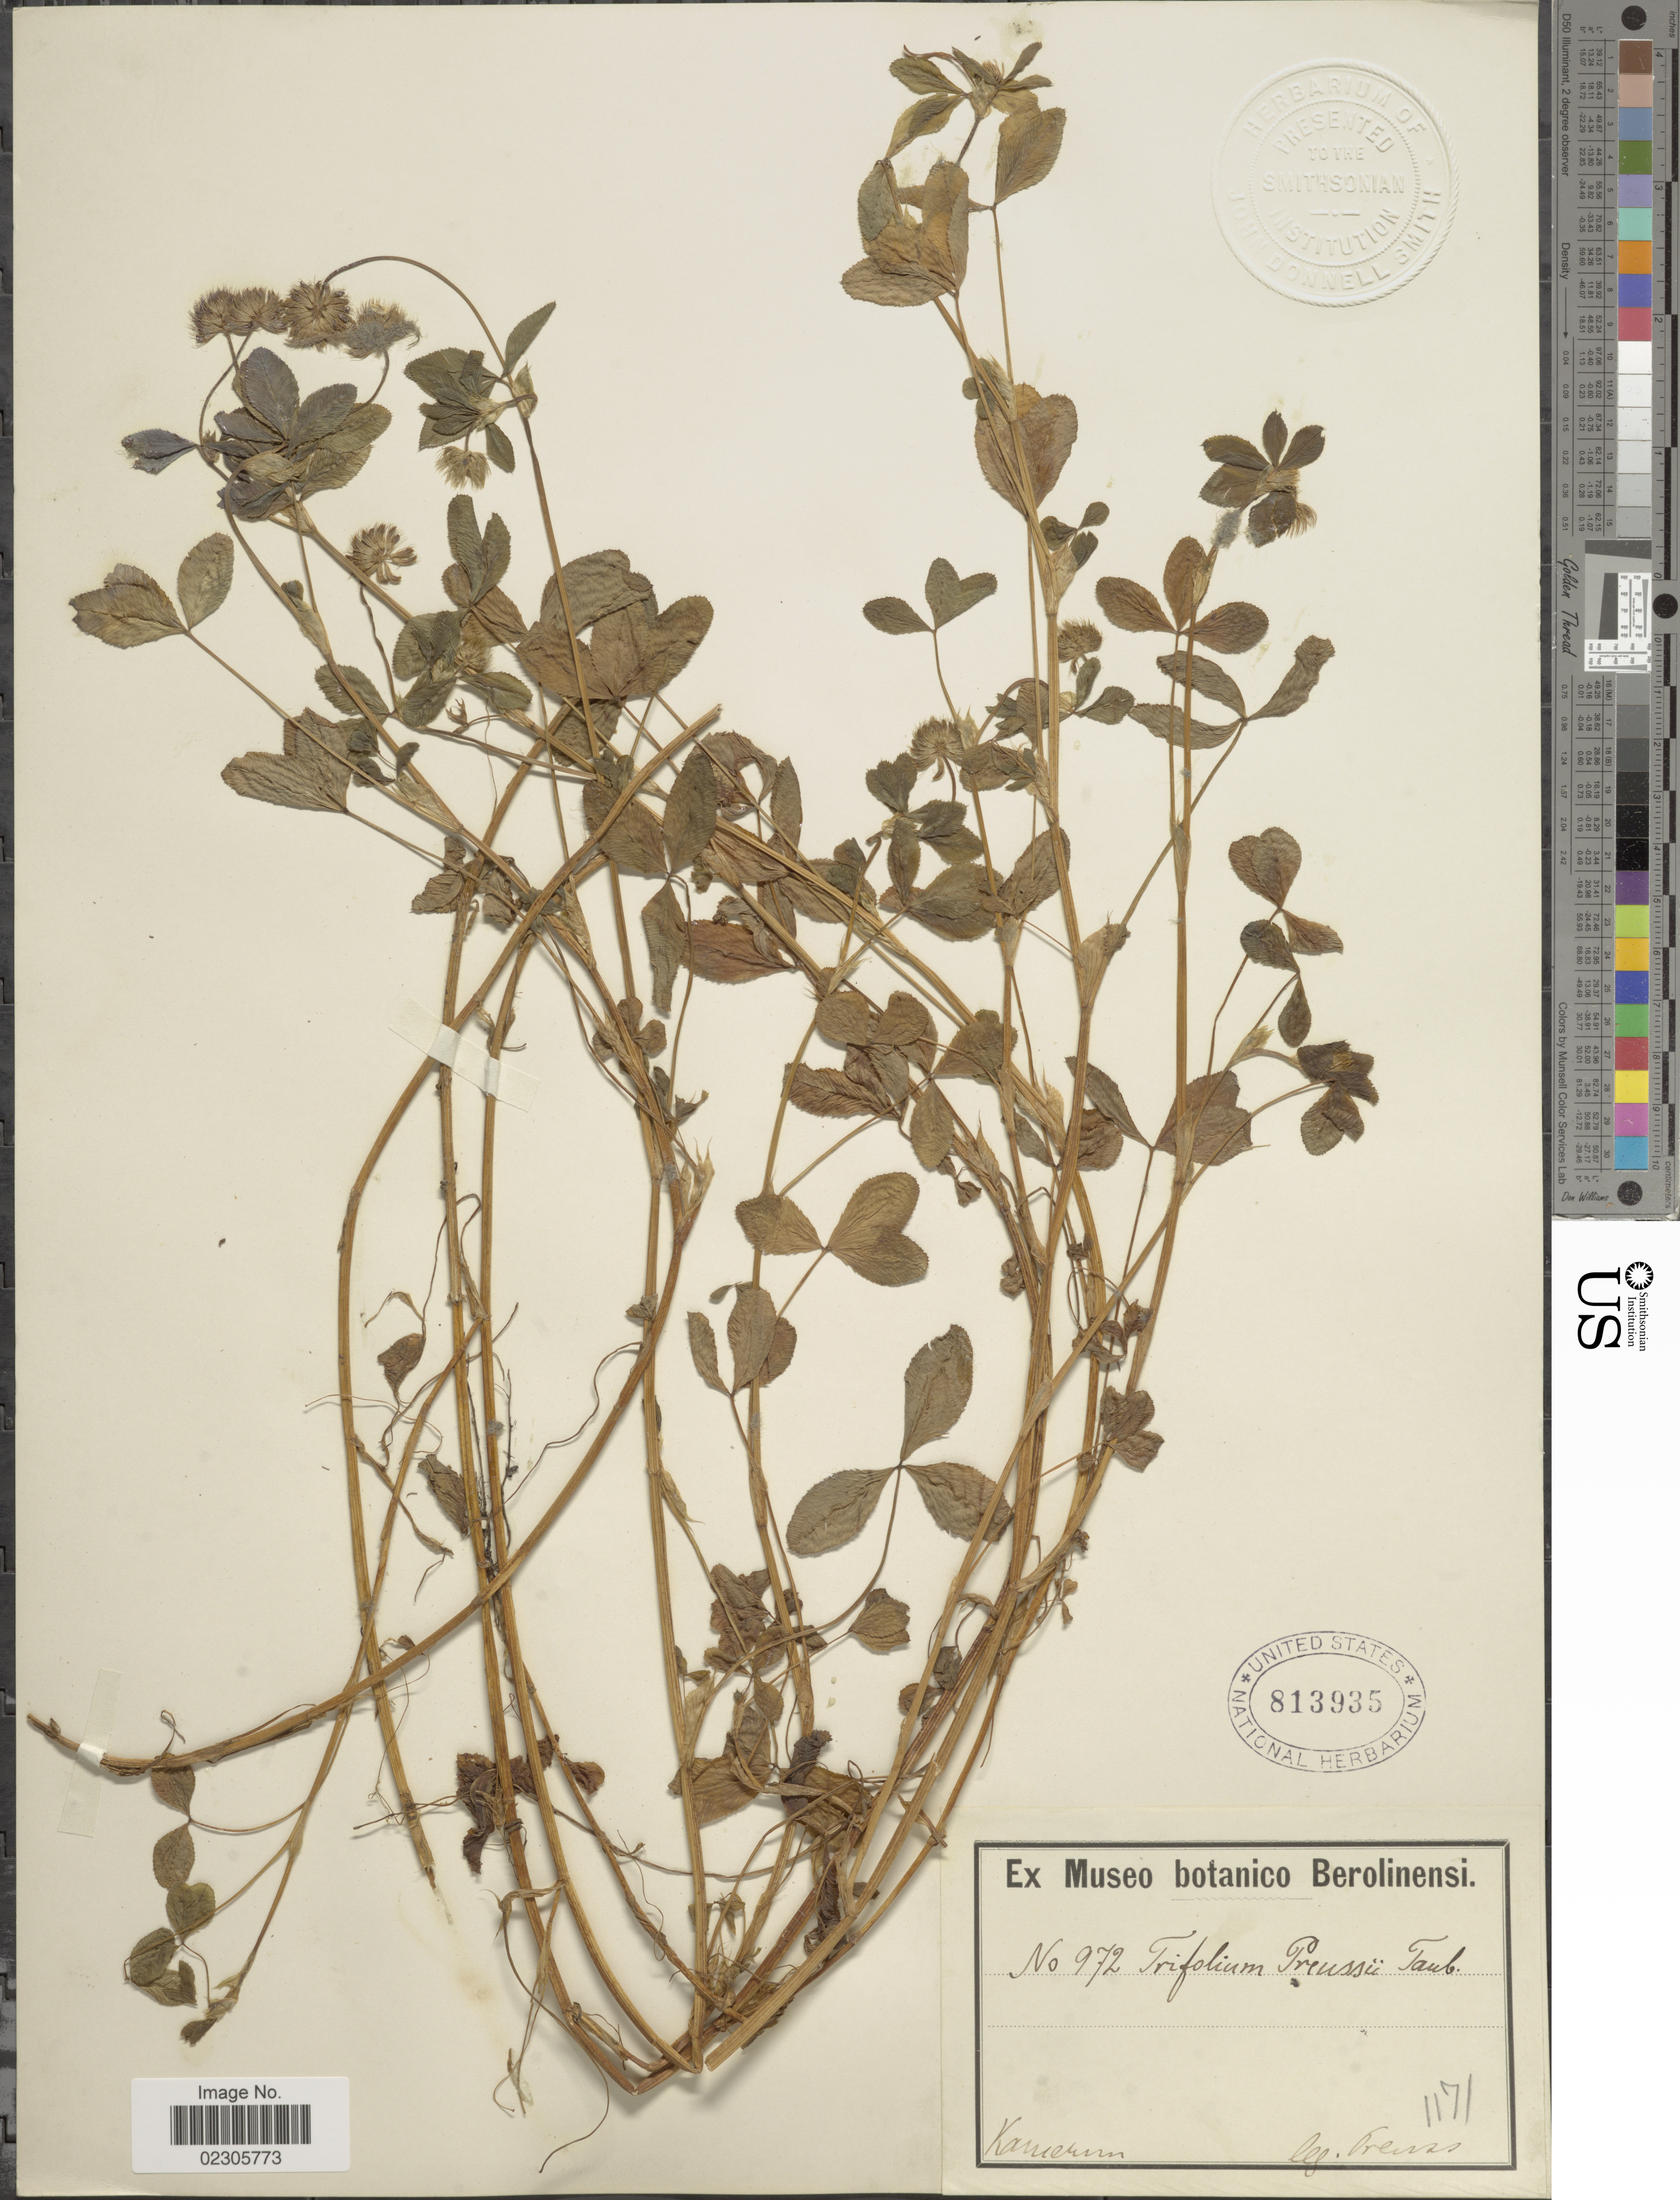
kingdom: Plantae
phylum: Tracheophyta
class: Magnoliopsida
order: Fabales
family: Fabaceae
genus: Trifolium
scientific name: Trifolium preussii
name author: Baker f.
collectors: Prenss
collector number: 972/1171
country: Cameroon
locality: Kamerun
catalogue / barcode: US 813935